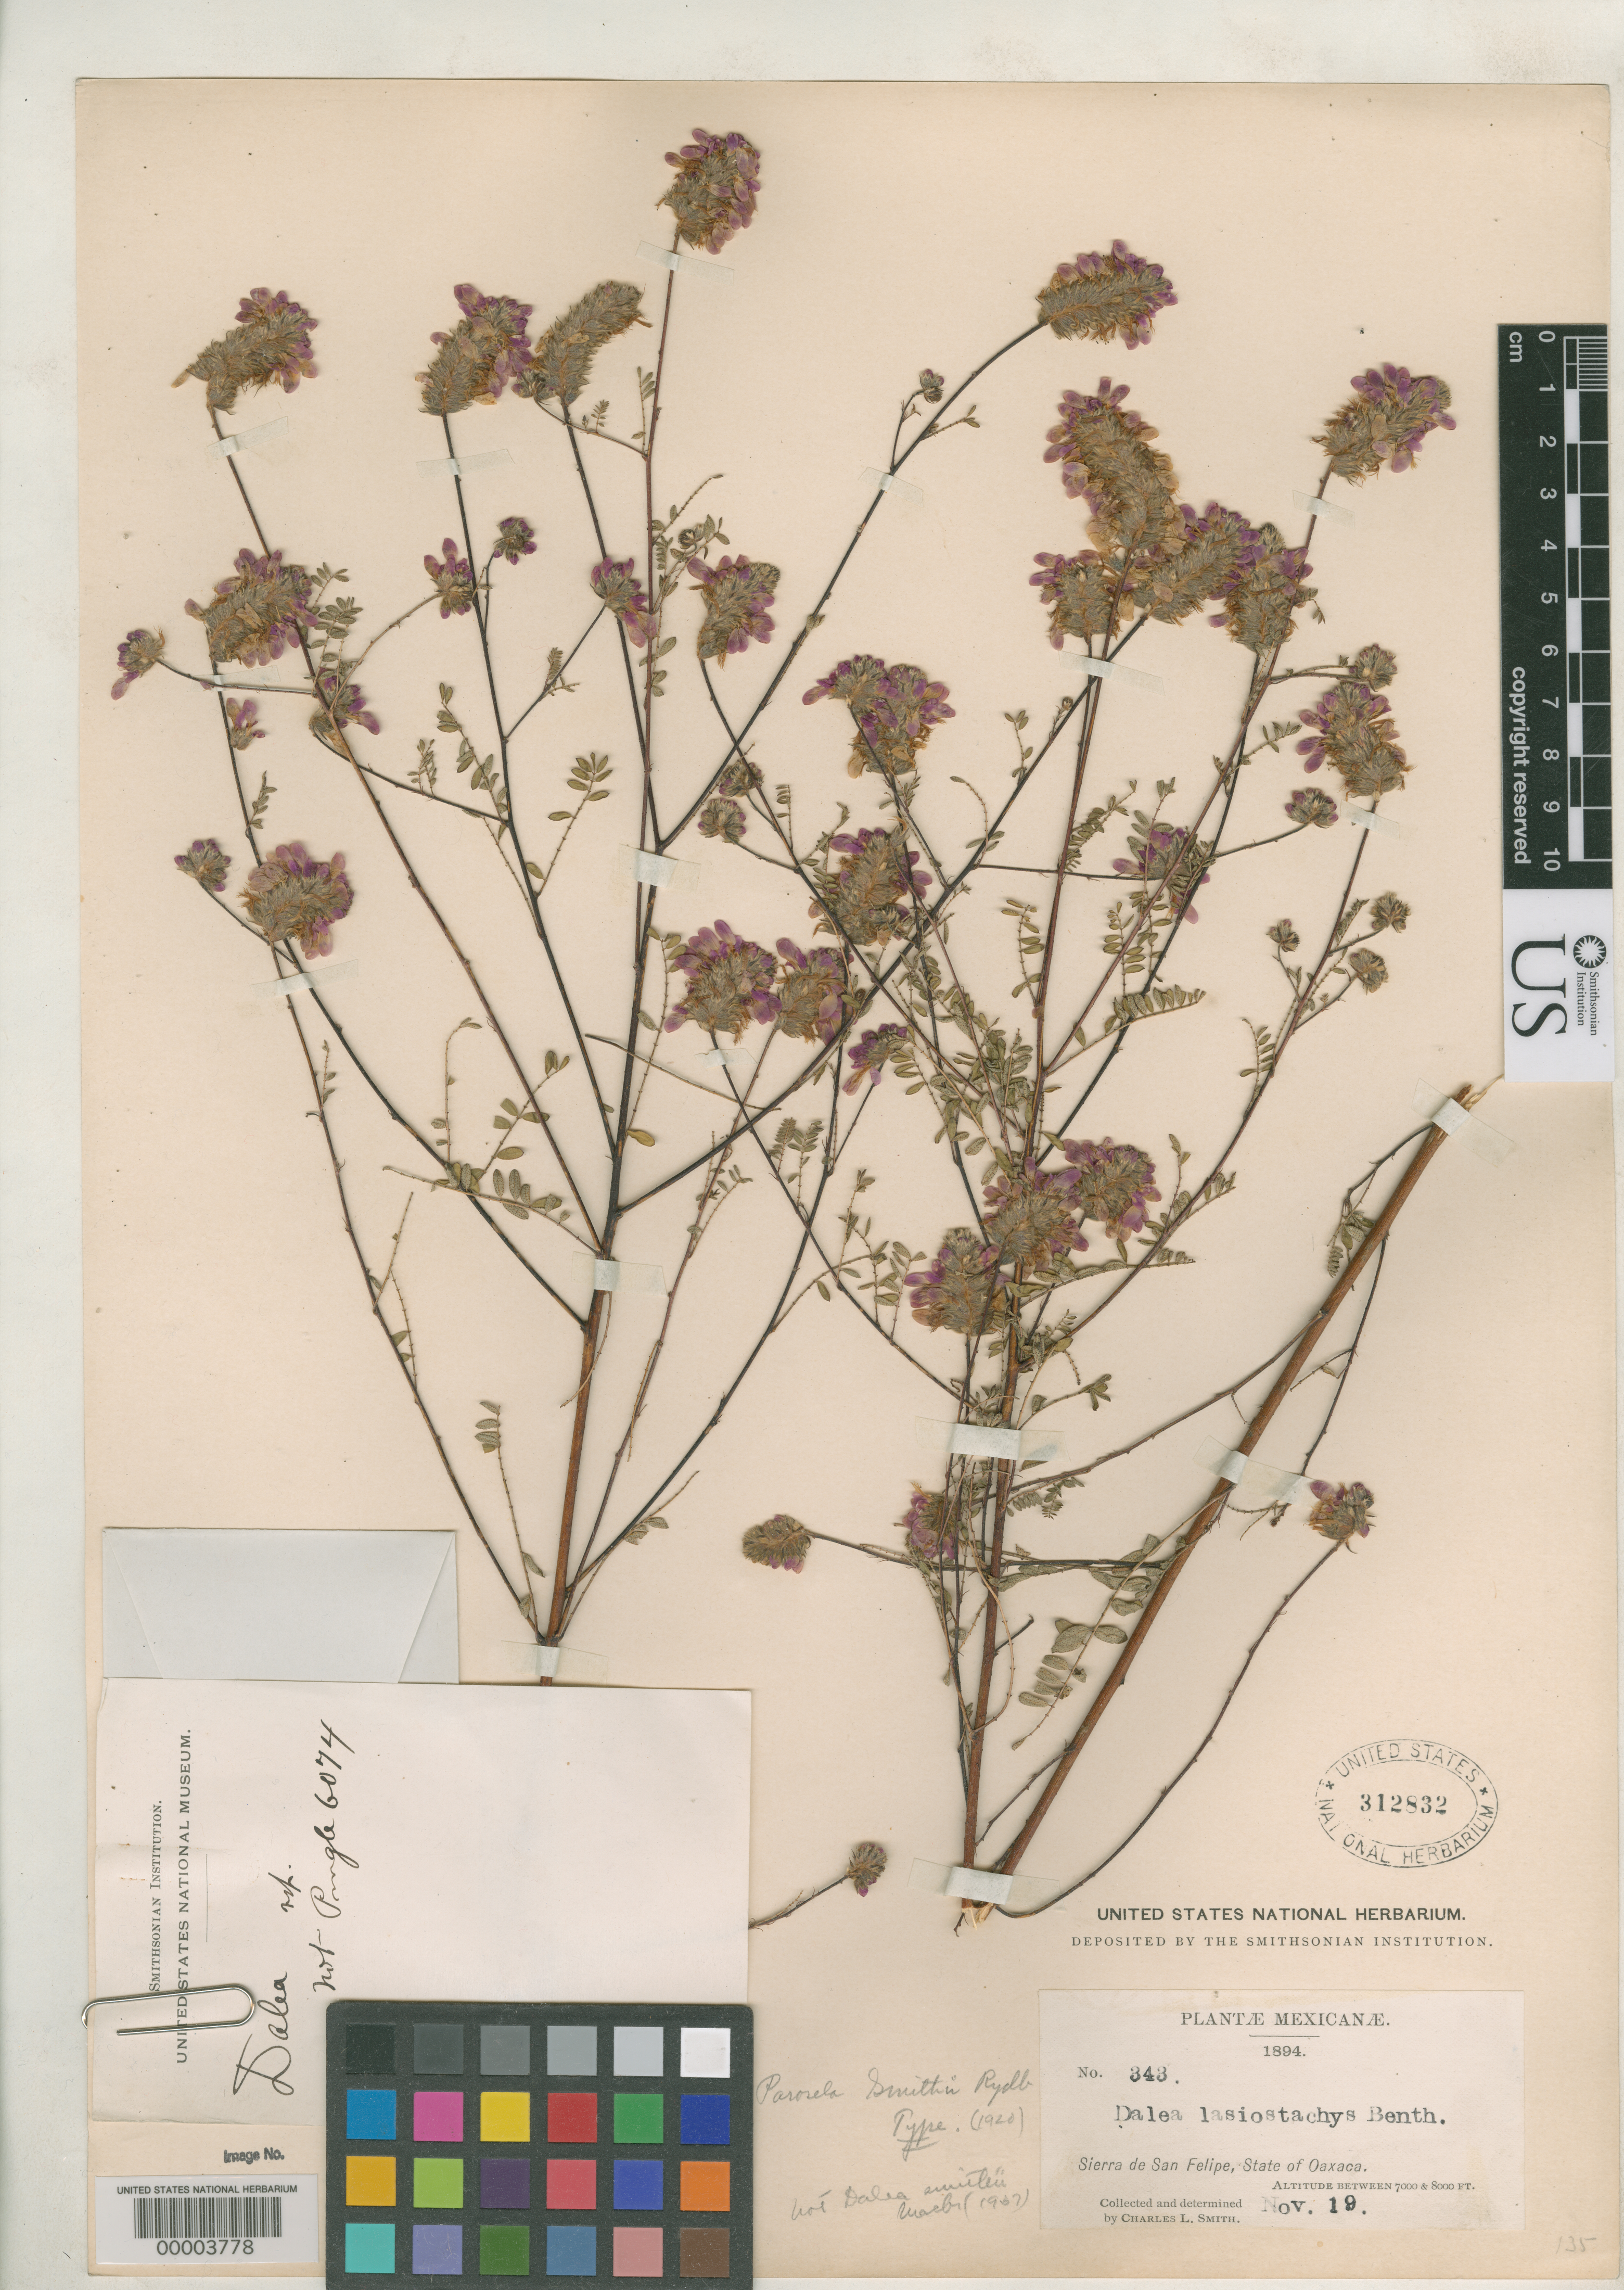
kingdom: Plantae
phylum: Tracheophyta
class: Magnoliopsida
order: Fabales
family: Fabaceae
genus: Parosela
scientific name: Parosela smithii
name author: Rydb.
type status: Holotype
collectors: C. L. Smith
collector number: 343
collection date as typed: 19 Nov 1894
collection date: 1894-11-19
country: Mexico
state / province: Oaxaca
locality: Sierra de San Felipe.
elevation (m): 2134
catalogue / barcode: US 312832